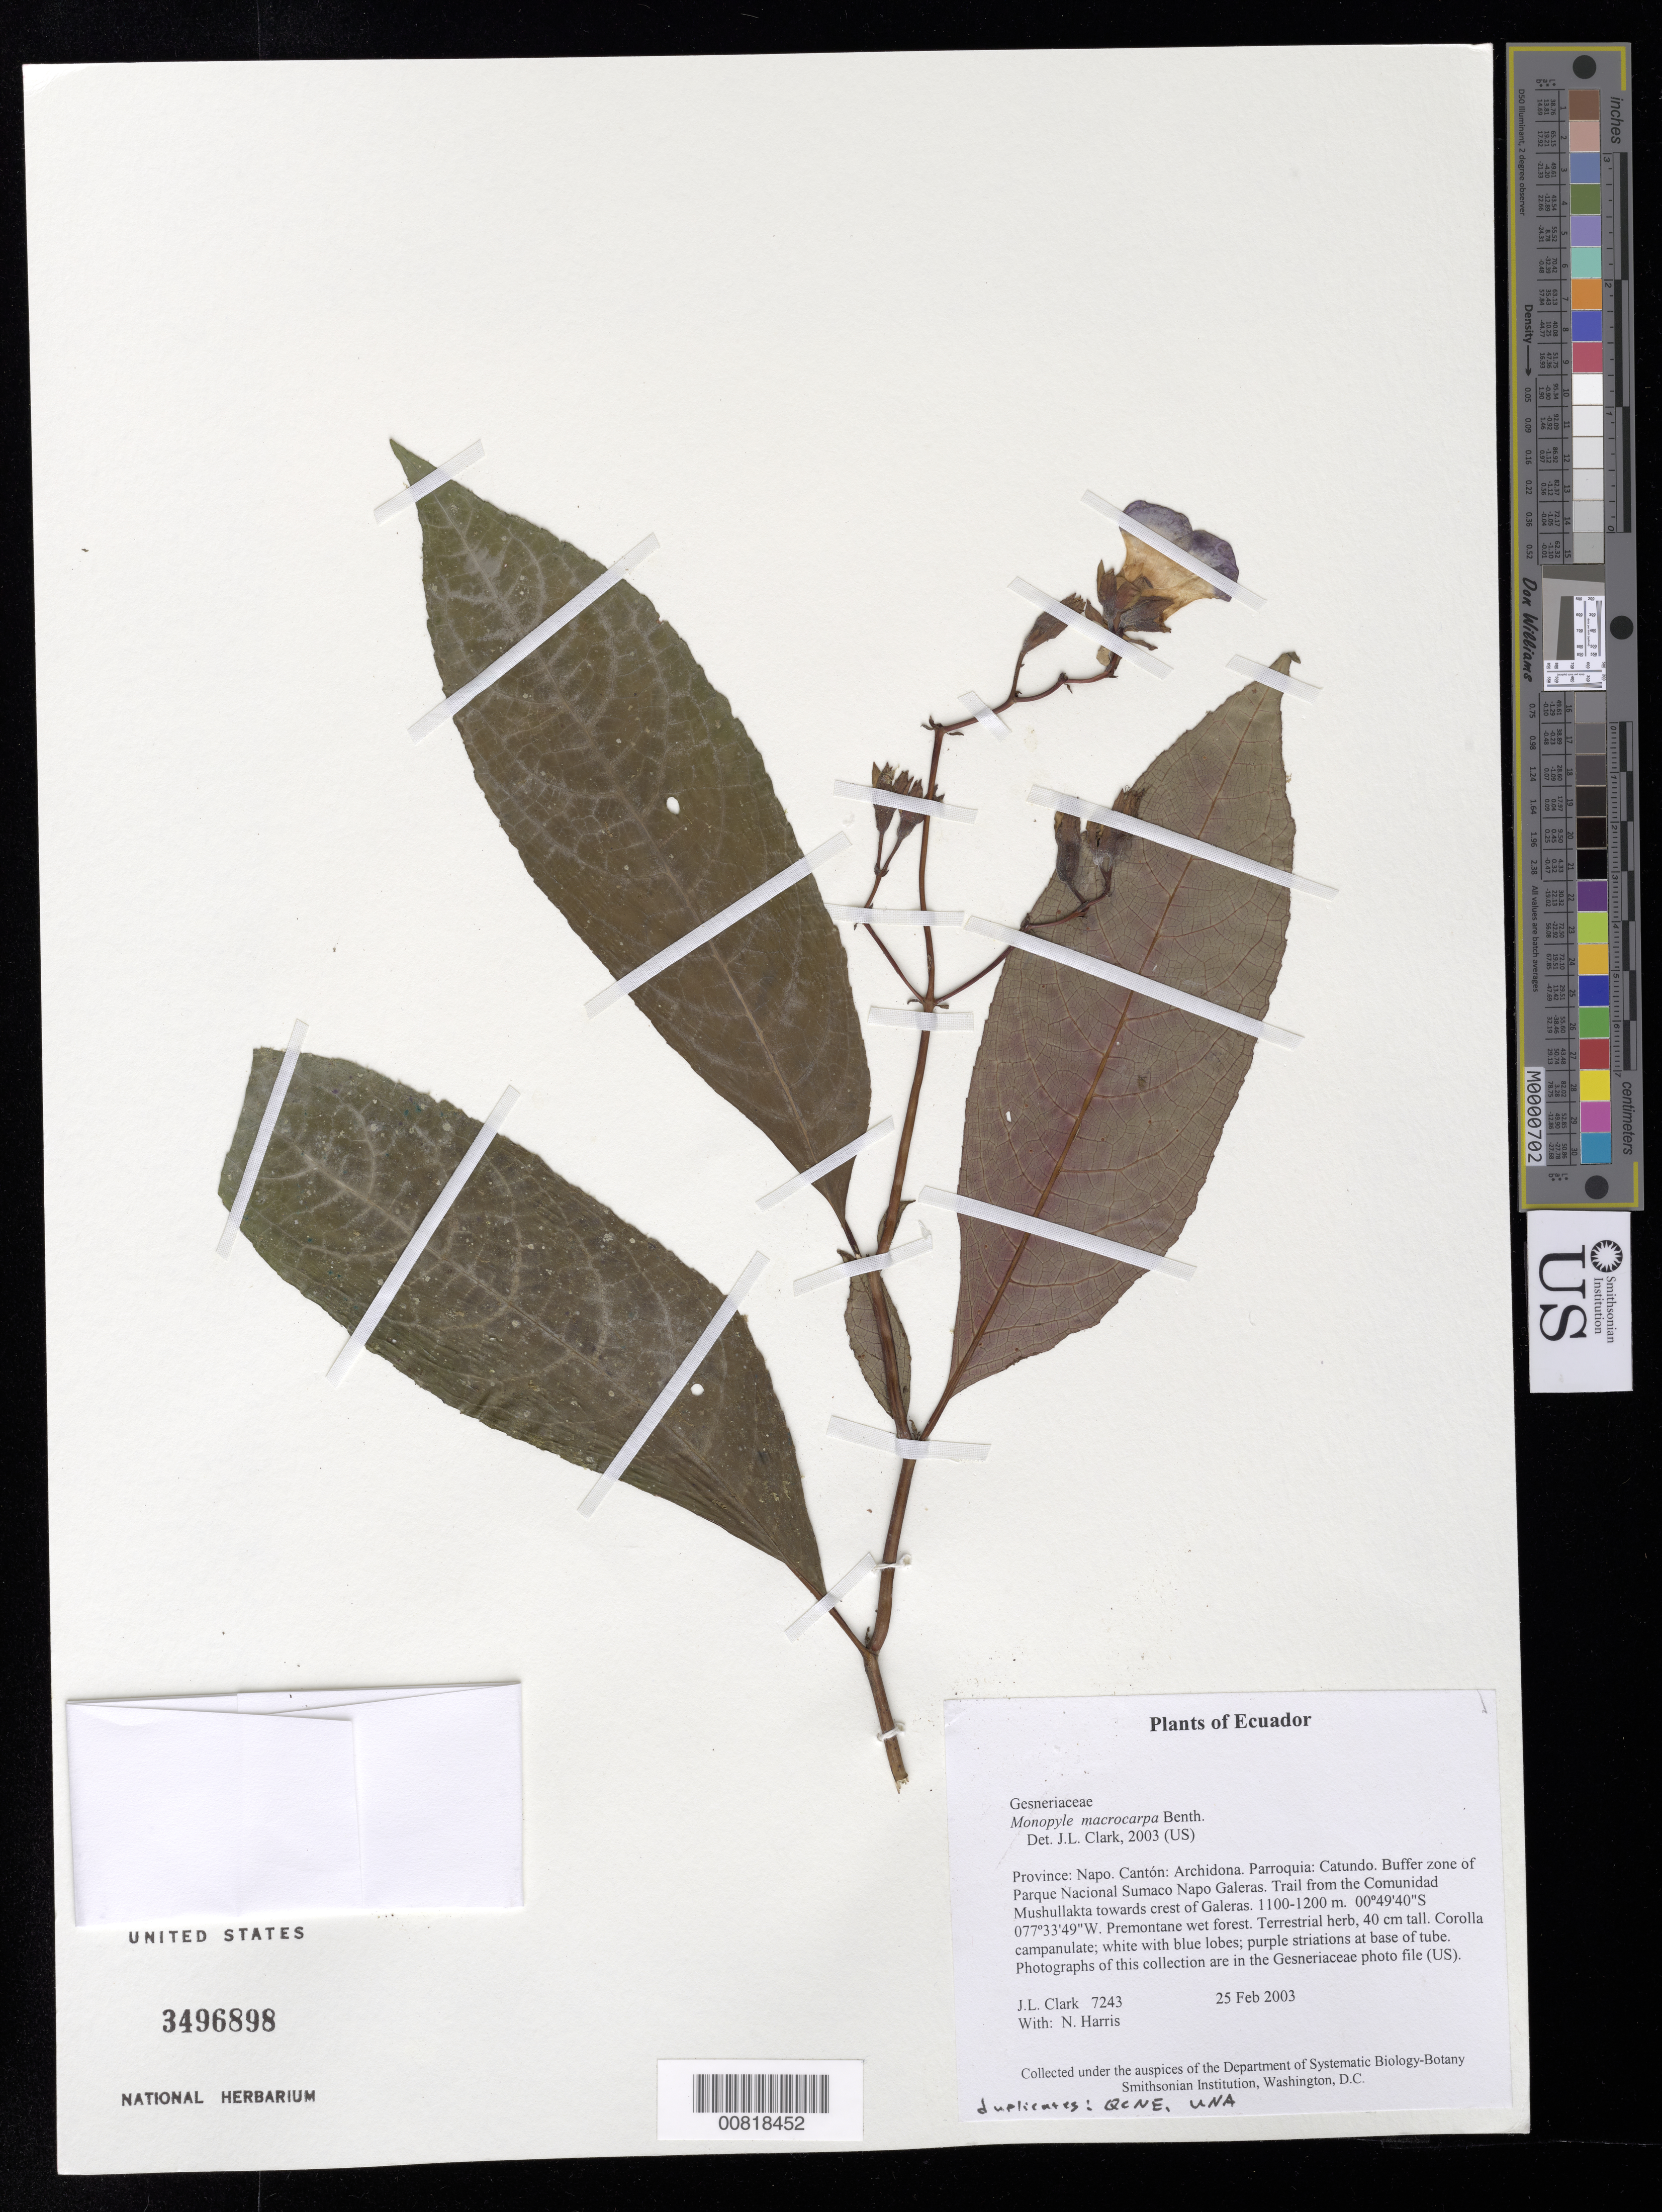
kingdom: Plantae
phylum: Tracheophyta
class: Magnoliopsida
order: Lamiales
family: Gesneriaceae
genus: Monopyle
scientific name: Monopyle macrocarpa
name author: Benth.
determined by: Clark, J. L., (SEL), The Marie Selby Botanical Garden (UNITED STATES)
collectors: J. L. Clark & N. Harris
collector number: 7243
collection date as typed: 25 Feb 2003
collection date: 2003-02-25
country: Ecuador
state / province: Napo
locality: Archidona. Parroquia: Catundo. Buffer zone of Parque Nacional Sumaco Napo Galeras. Trail from the Comunidad Mushullakta towards crest of Galeras.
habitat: Premontane wet forest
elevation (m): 1100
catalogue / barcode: US 3496898